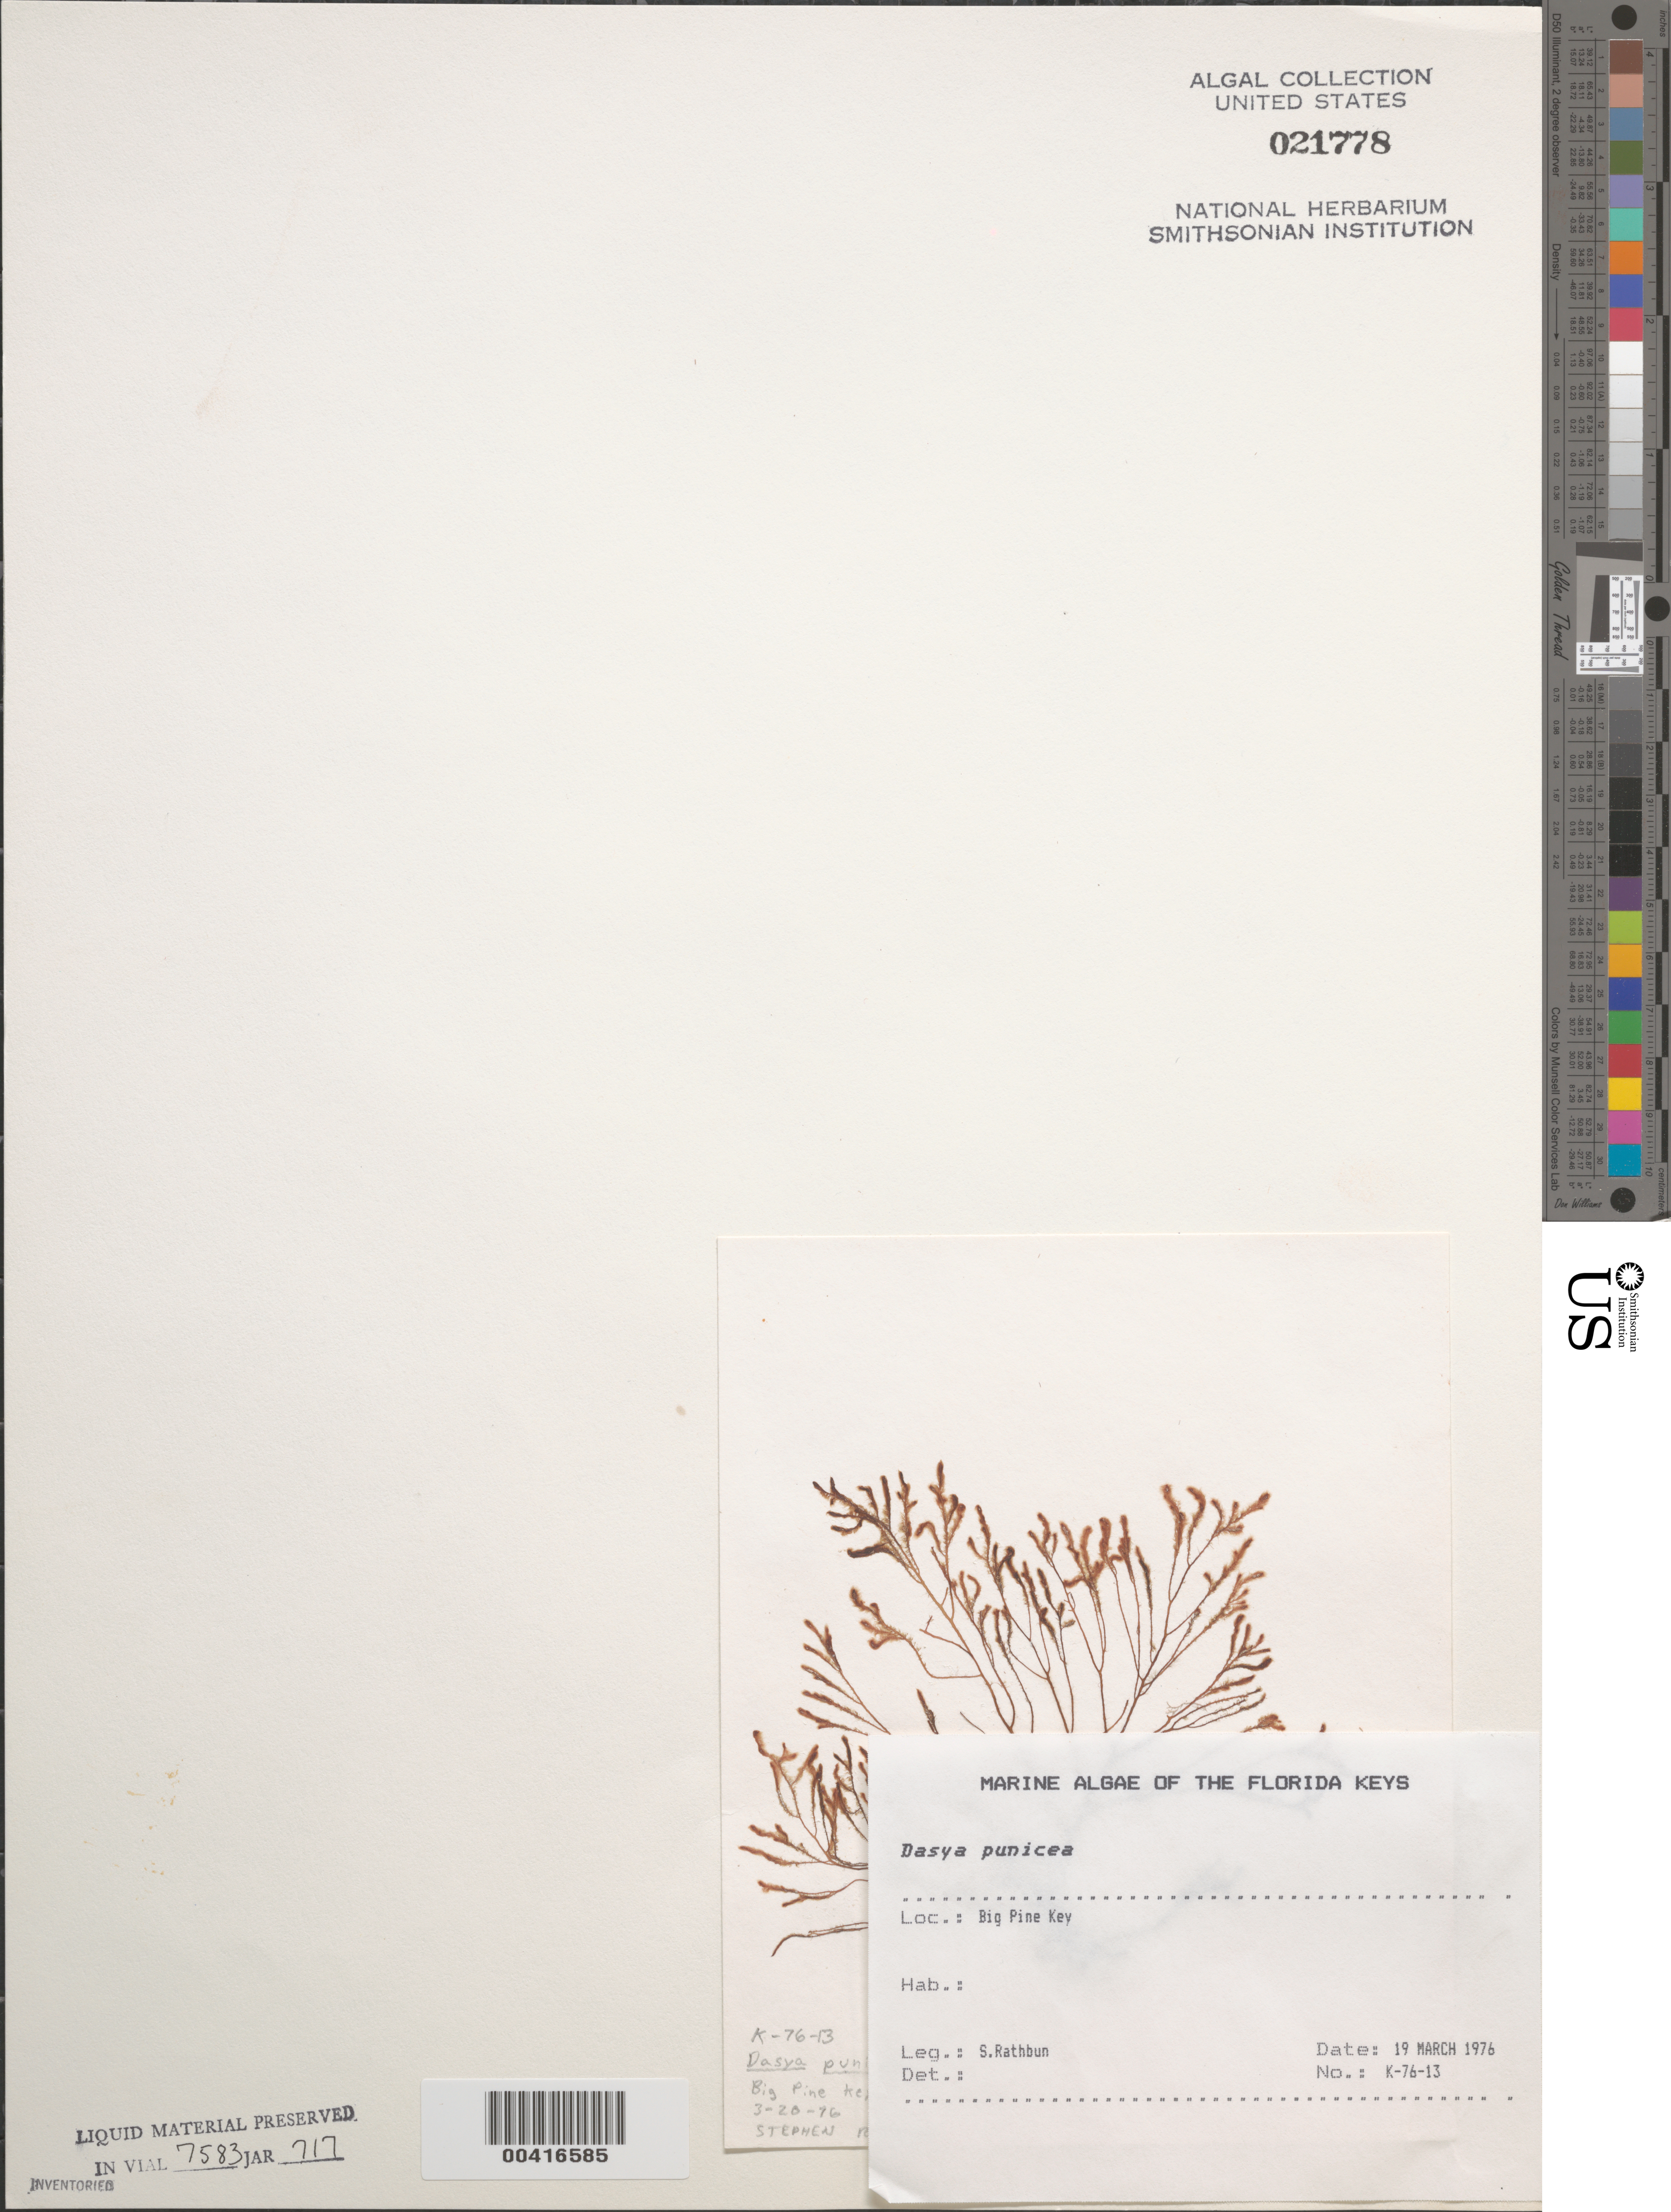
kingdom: Plantae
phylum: Rhodophyta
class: Florideophyceae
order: Ceramiales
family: Dasyaceae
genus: Dasya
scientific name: Dasya punicea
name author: (Zanardini) Menegh.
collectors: S. Rathbun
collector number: K-76-13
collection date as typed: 19 Mar 1976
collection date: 1976-03-19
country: United States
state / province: Florida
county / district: Monroe County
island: Big Pine Key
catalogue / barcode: US 21778